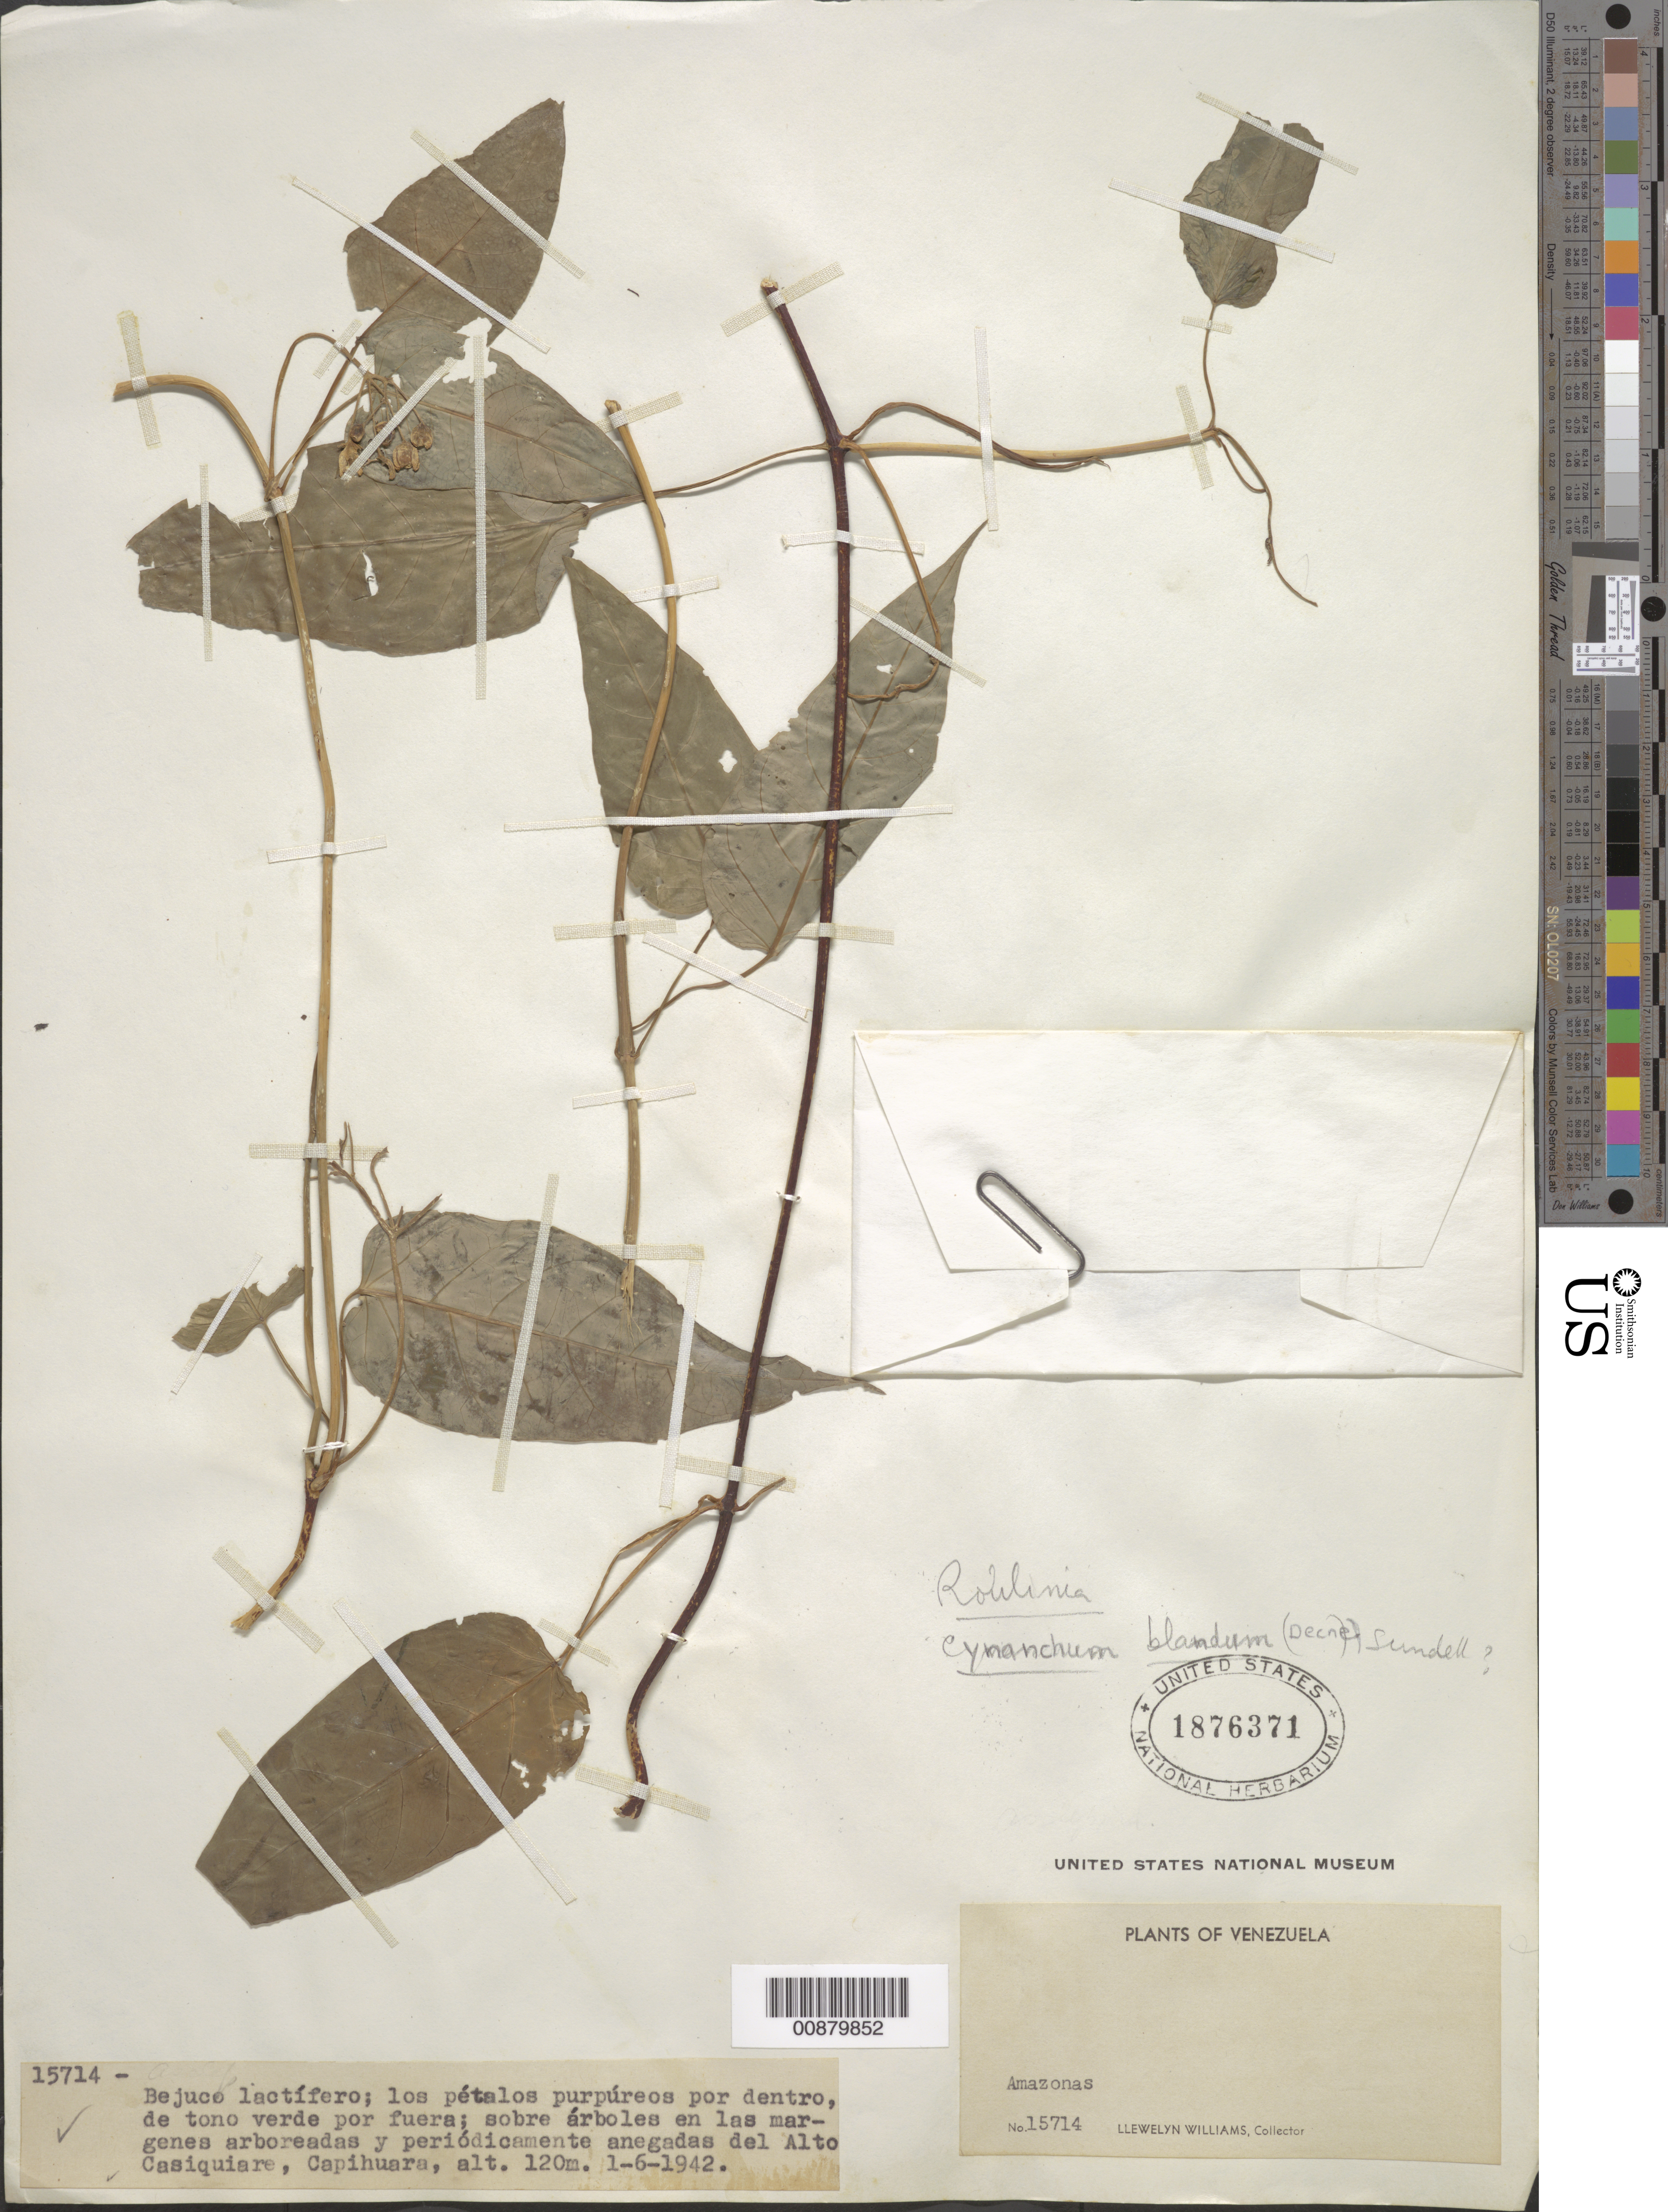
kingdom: Plantae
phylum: Tracheophyta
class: Magnoliopsida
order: Gentianales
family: Apocynaceae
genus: Cynanchum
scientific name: Cynanchum blandum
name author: (Decne.) Sundell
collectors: Ll. Williams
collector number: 15714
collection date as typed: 1-Jun-42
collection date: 1942-06-01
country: Venezuela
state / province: Amazonas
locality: Capihuara, Alto Casiquiare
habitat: Sobre arboles en las margenes arboreadas y periodicamente anegadas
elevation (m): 120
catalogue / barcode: US 1876371